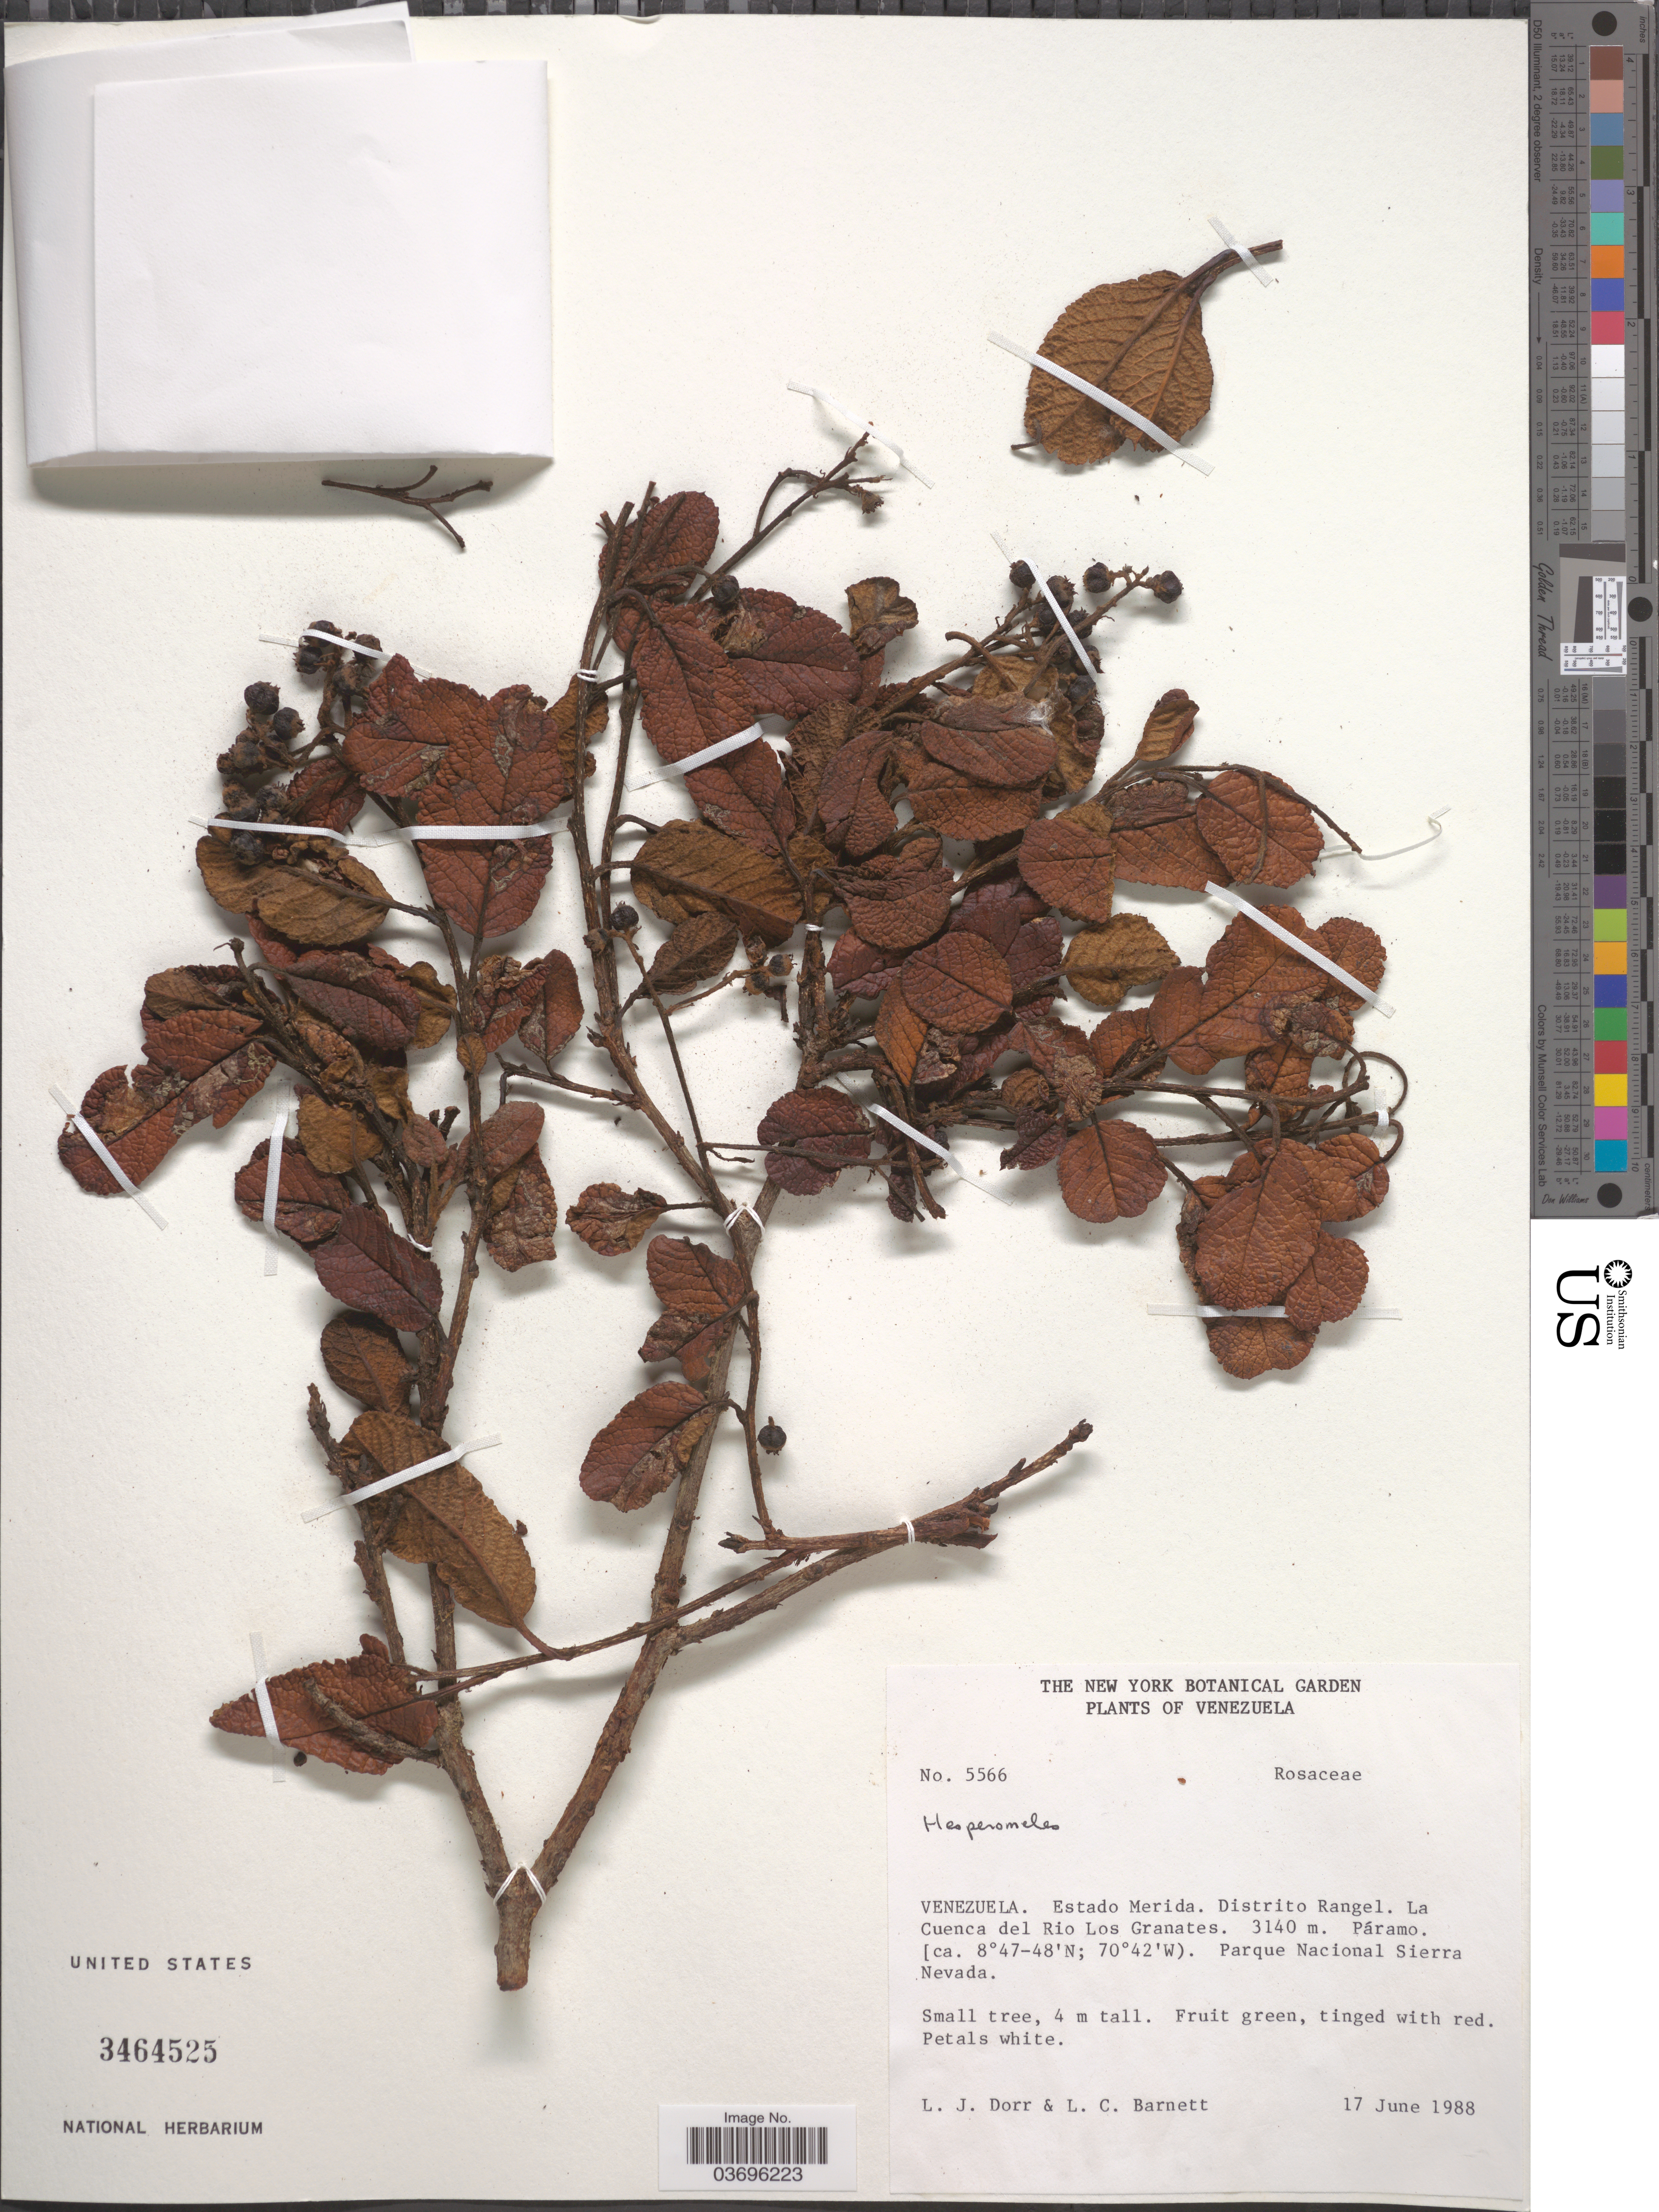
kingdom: Plantae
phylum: Tracheophyta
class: Magnoliopsida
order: Rosales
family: Rosaceae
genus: Hesperomeles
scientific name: Hesperomeles sp.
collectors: L. J. Dorr & L. C. Barnett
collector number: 5566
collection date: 1988-06-17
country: Venezuela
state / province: Mérida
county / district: Rangel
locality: La Cuenca del Rio Los Granates. Parque Nacional Sierra Nevada.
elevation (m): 3140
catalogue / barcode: US 3464525